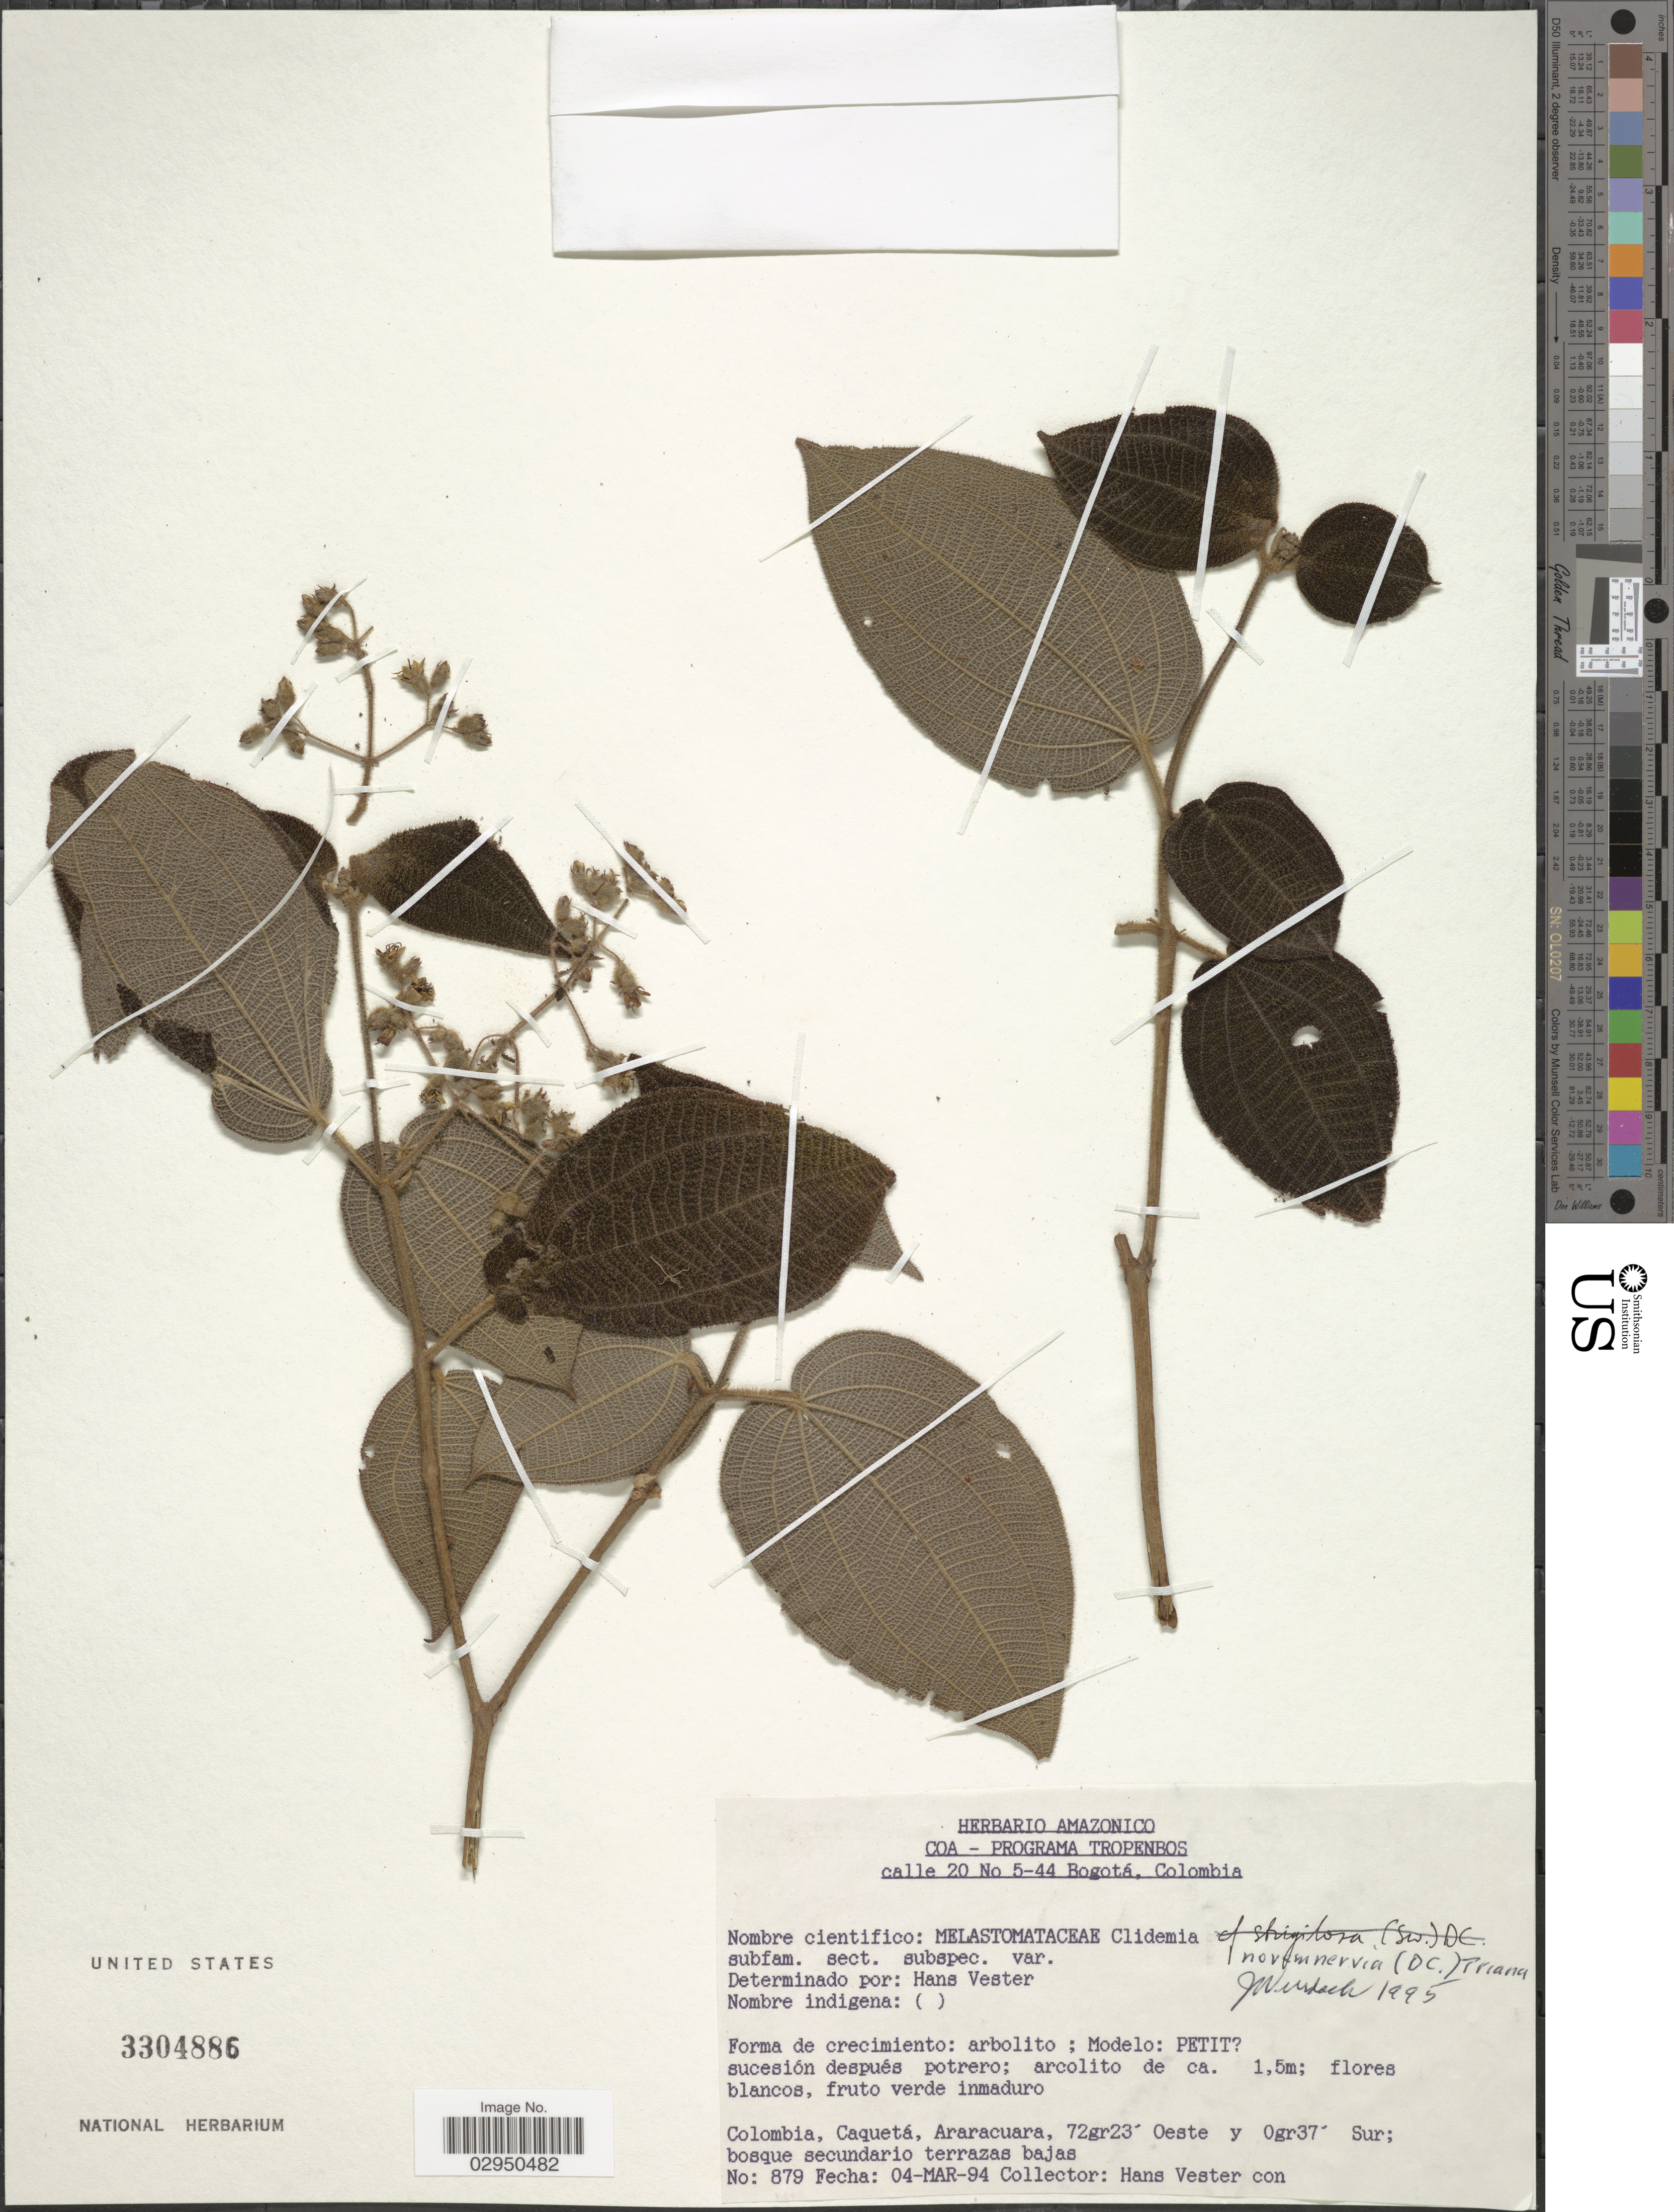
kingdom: Plantae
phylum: Tracheophyta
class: Magnoliopsida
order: Myrtales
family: Melastomataceae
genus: Clidemia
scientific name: Clidemia novemnervia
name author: (DC.) Triana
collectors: H. Vester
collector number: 879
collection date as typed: Transcribed d/m/y: 4/3/94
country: Colombia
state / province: Caquetá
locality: Araracuara.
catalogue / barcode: US 3304886